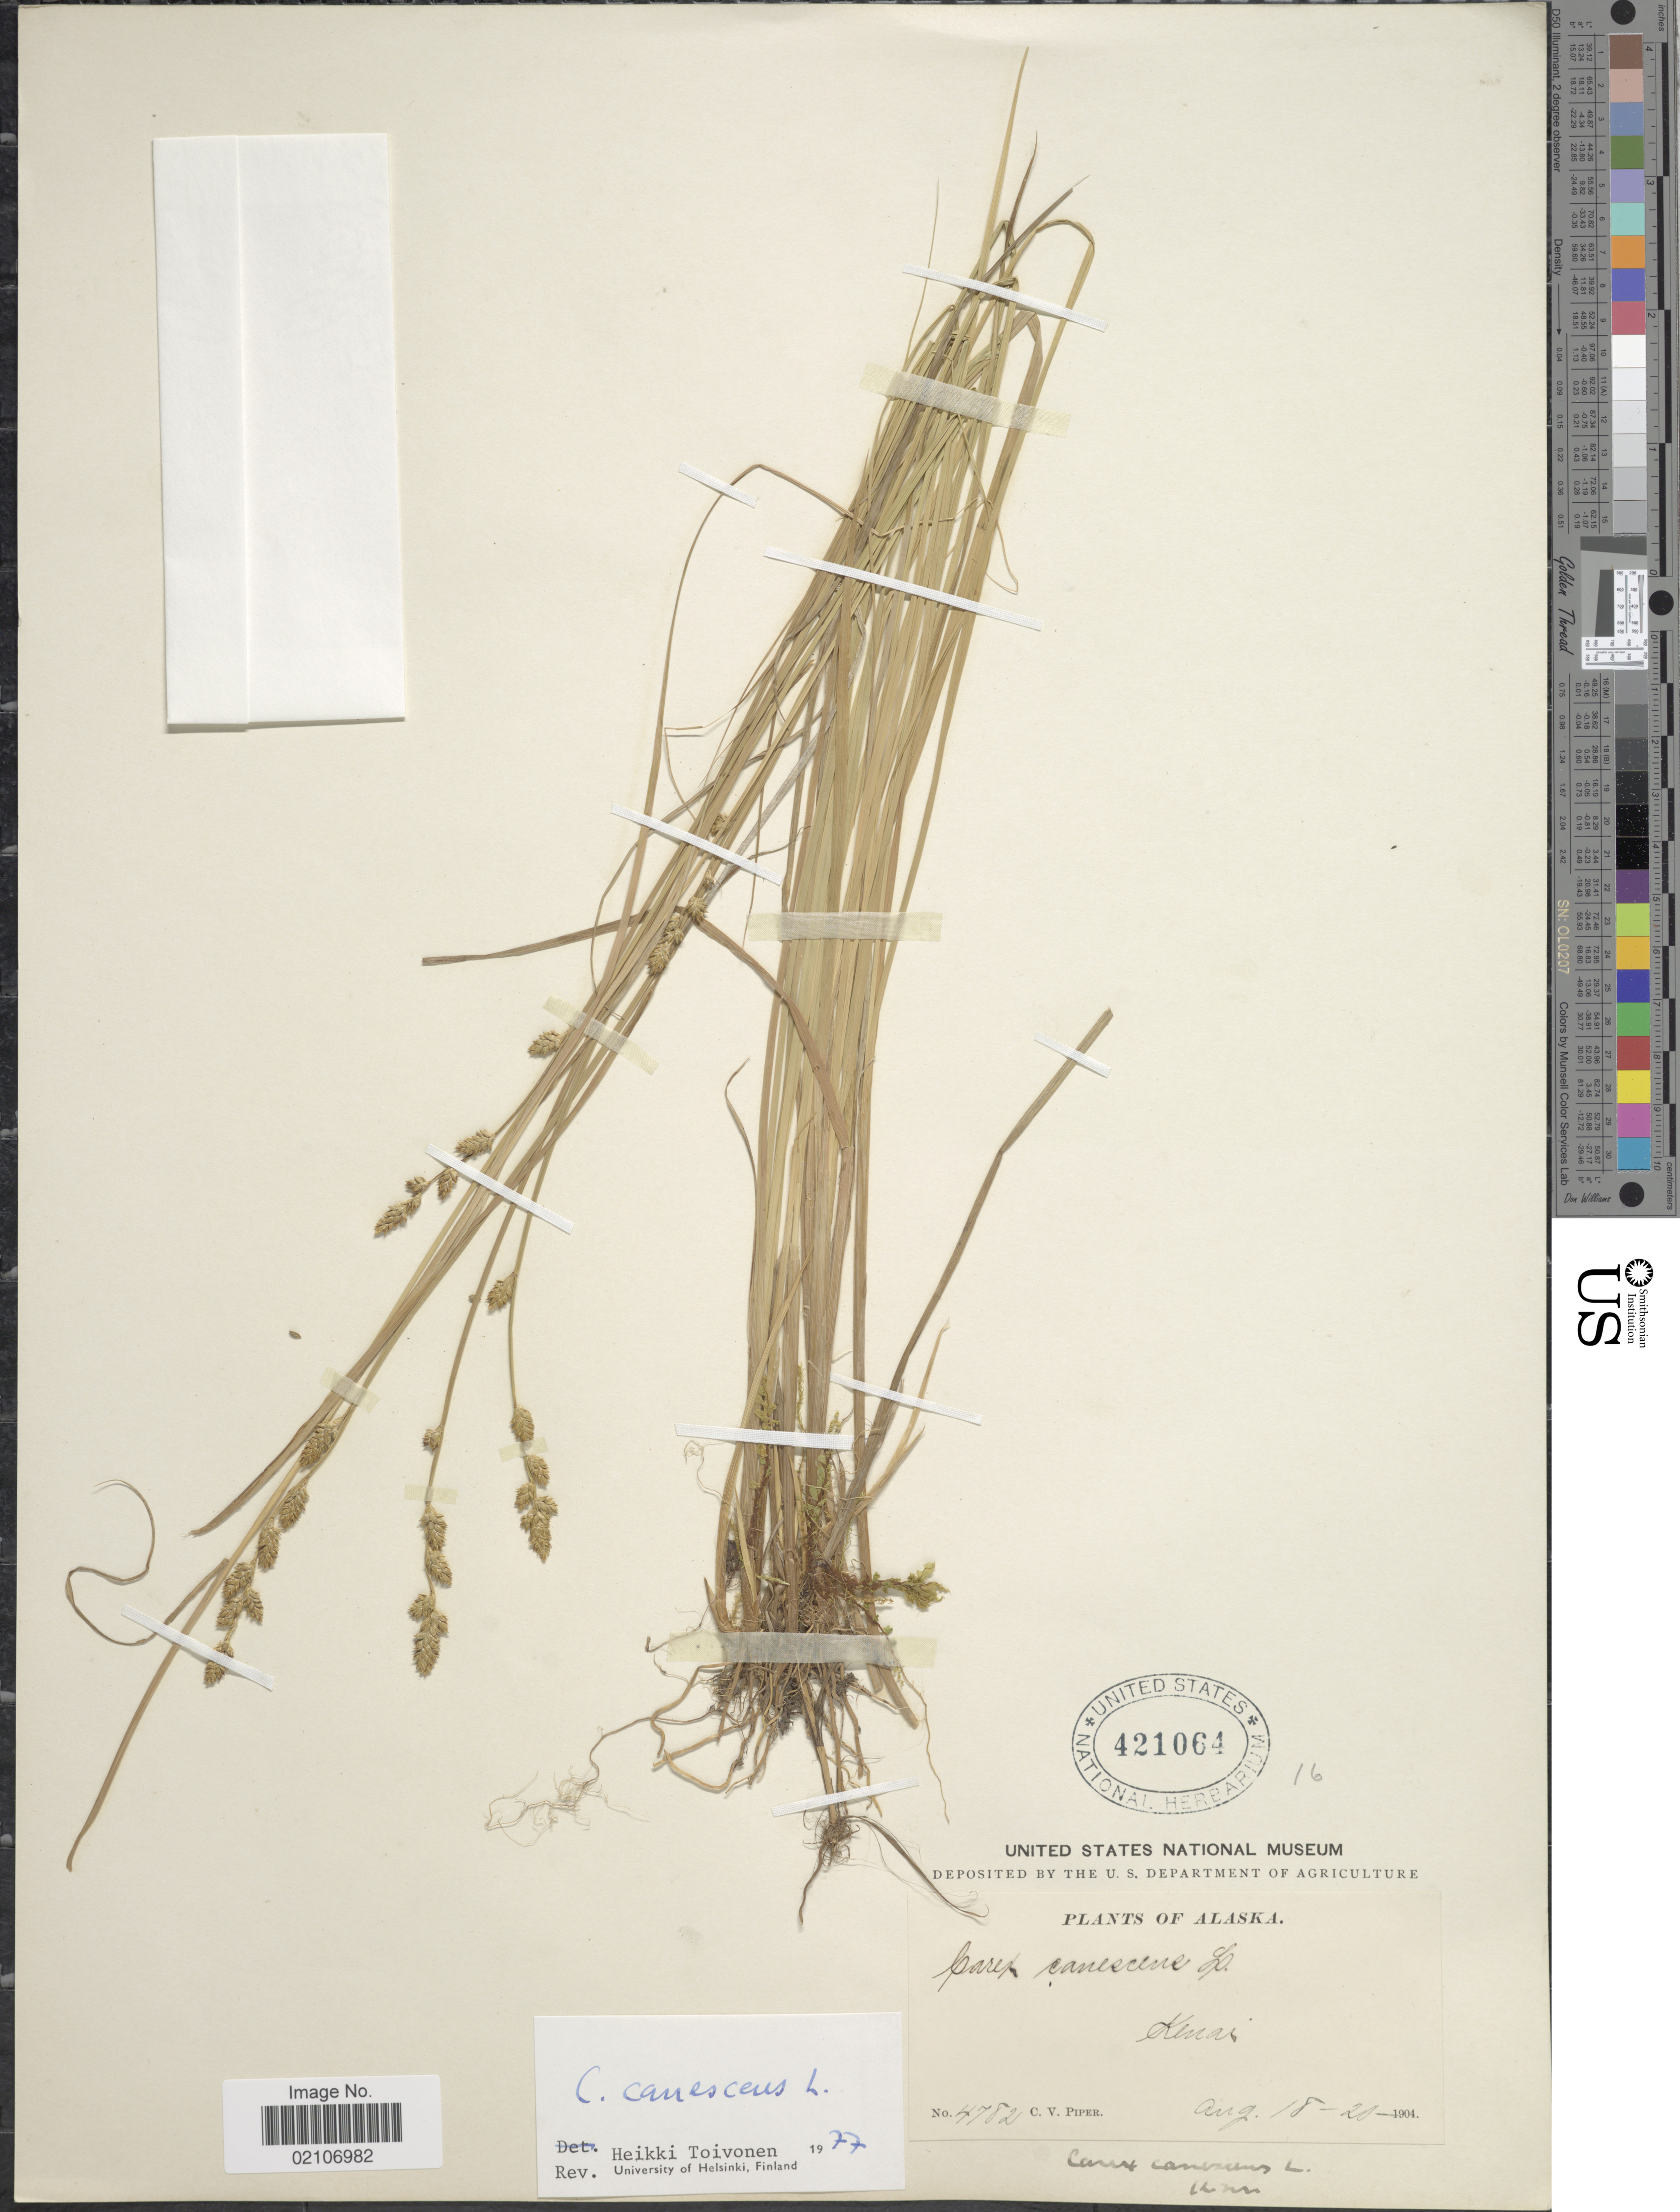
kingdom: Plantae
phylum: Tracheophyta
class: Liliopsida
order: Poales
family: Cyperaceae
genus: Carex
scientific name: Carex canescens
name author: L.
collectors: C. V. Piper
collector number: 4782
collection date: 1904-08-18/1904-08-20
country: United States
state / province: Alaska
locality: Kenai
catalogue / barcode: US 421064